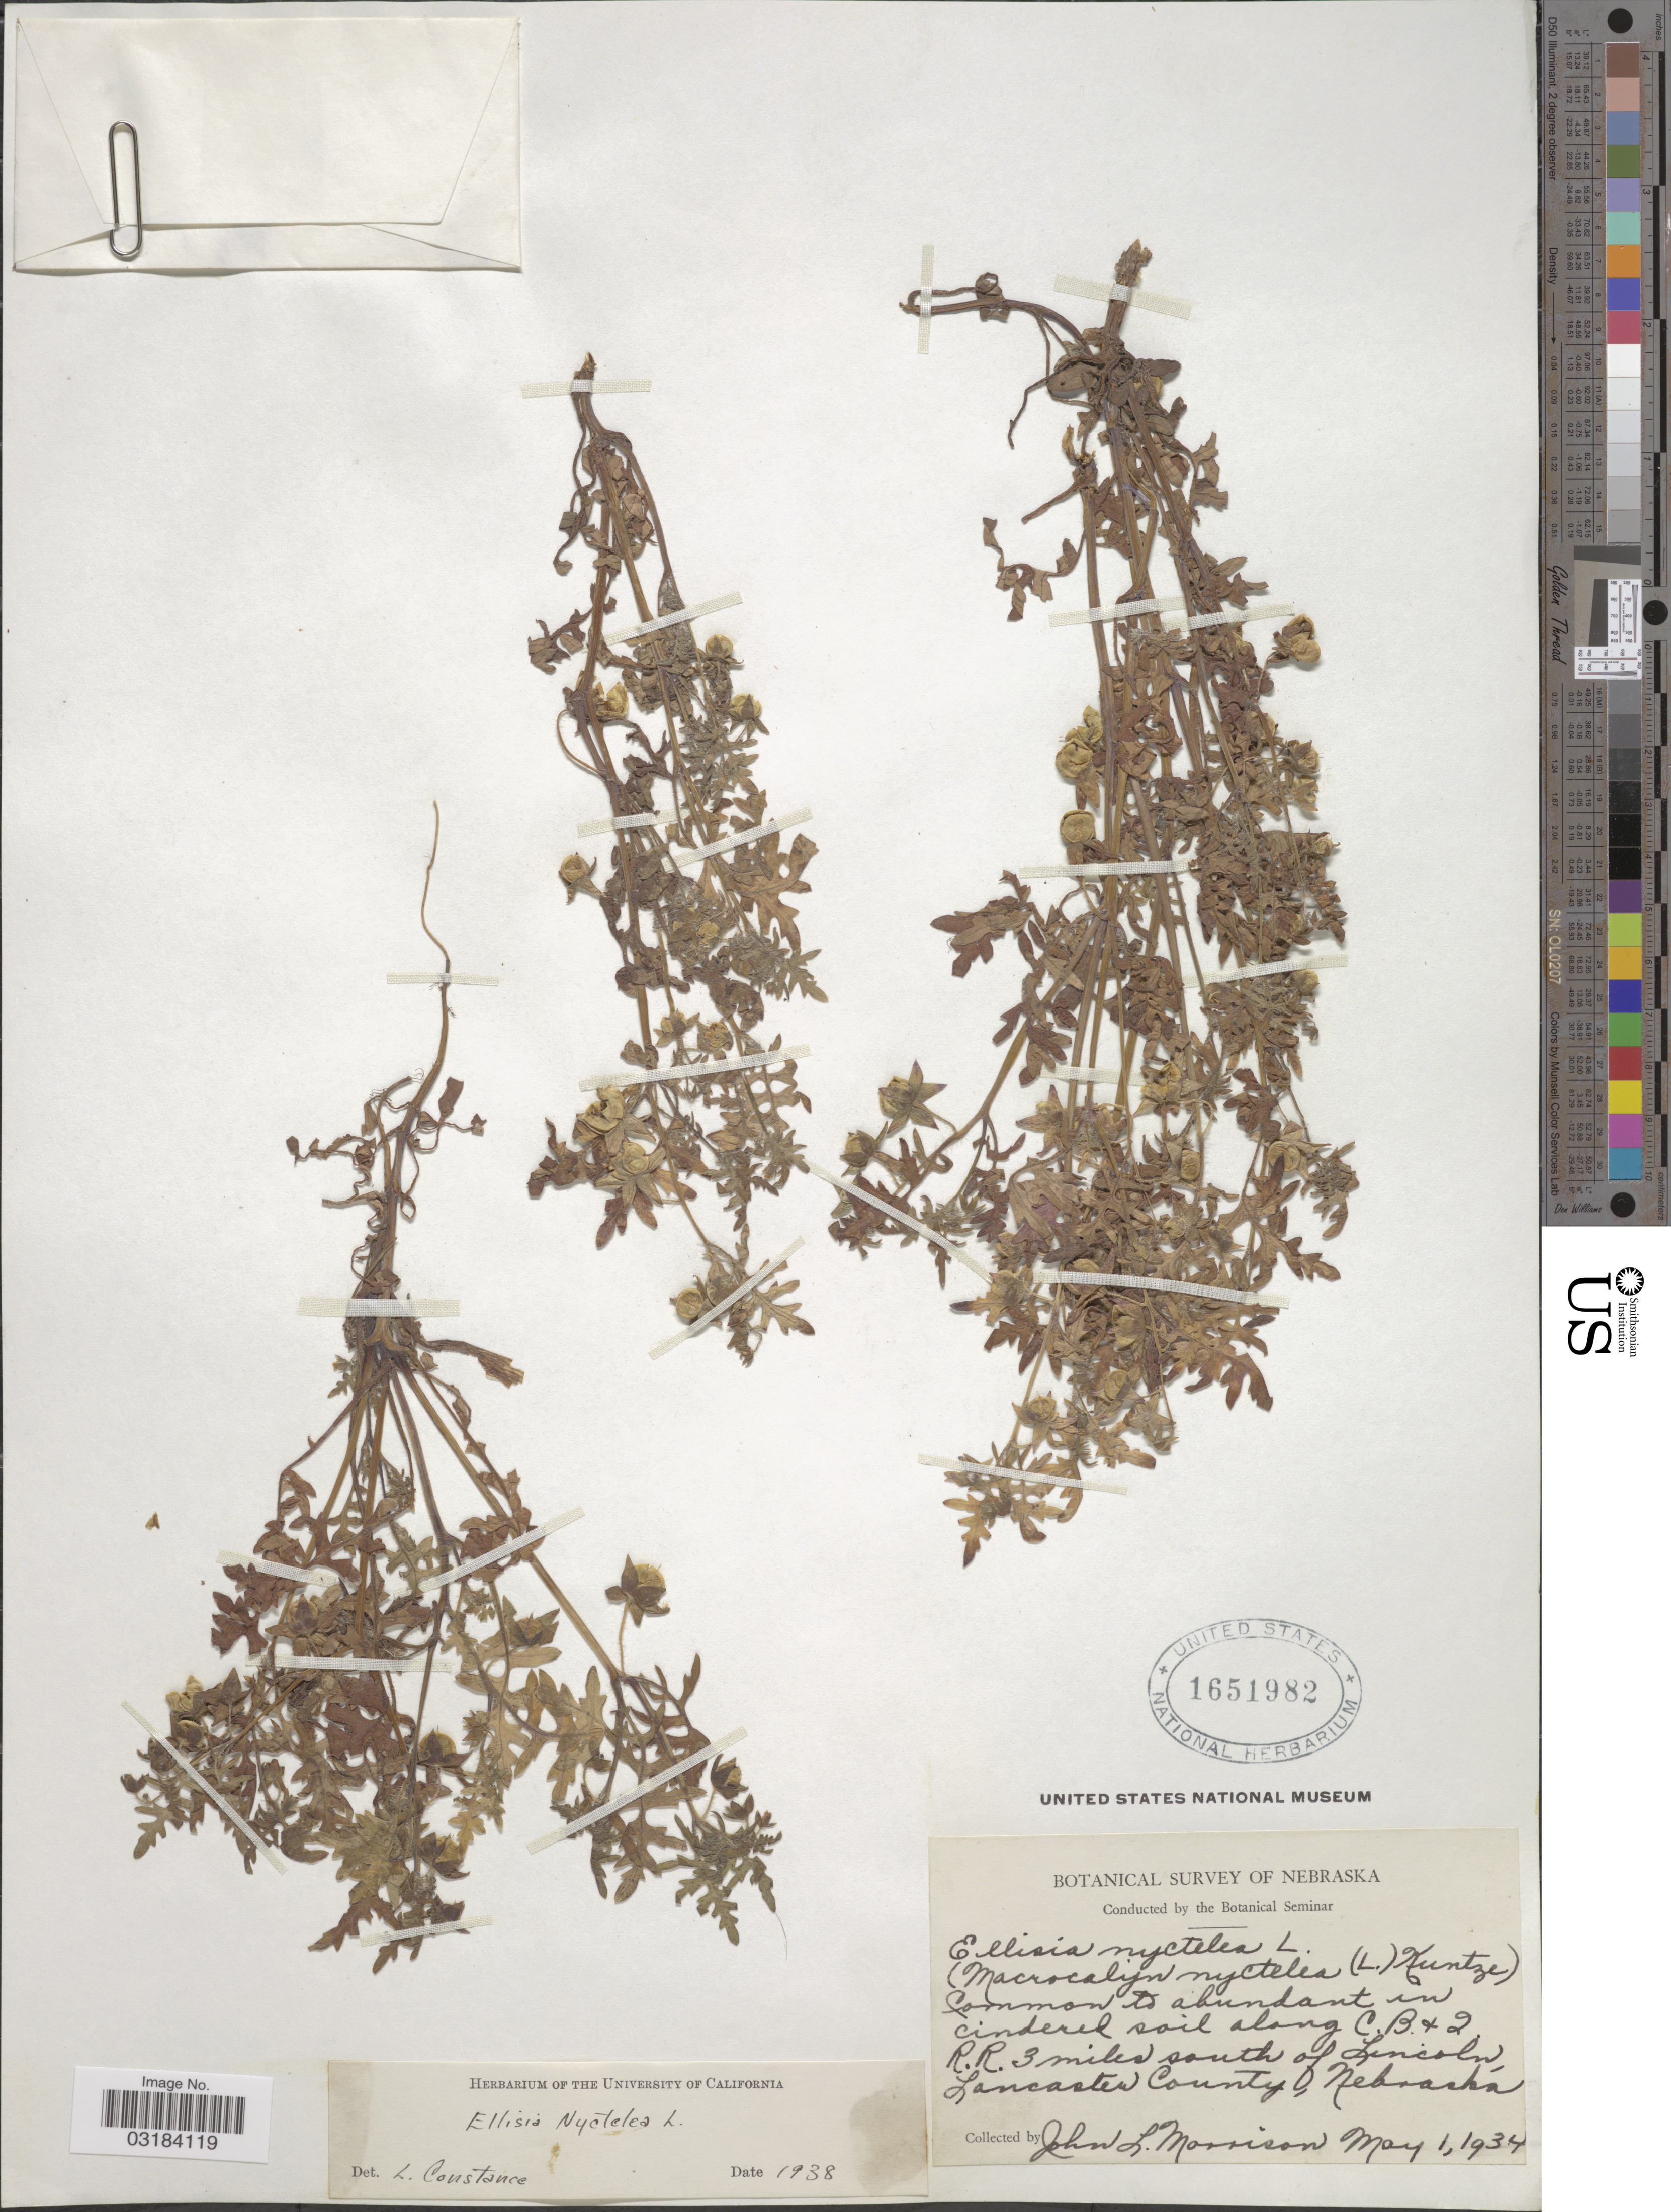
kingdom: Plantae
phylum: Tracheophyta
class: Magnoliopsida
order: Boraginales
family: Hydrophyllaceae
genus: Ellisia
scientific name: Ellisia nyctelea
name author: L.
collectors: J. Morrison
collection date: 1934-05-01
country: United States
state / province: Nebraska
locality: R.R. 3 miles south of Lincoln, Lancaster County.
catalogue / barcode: US 1651982